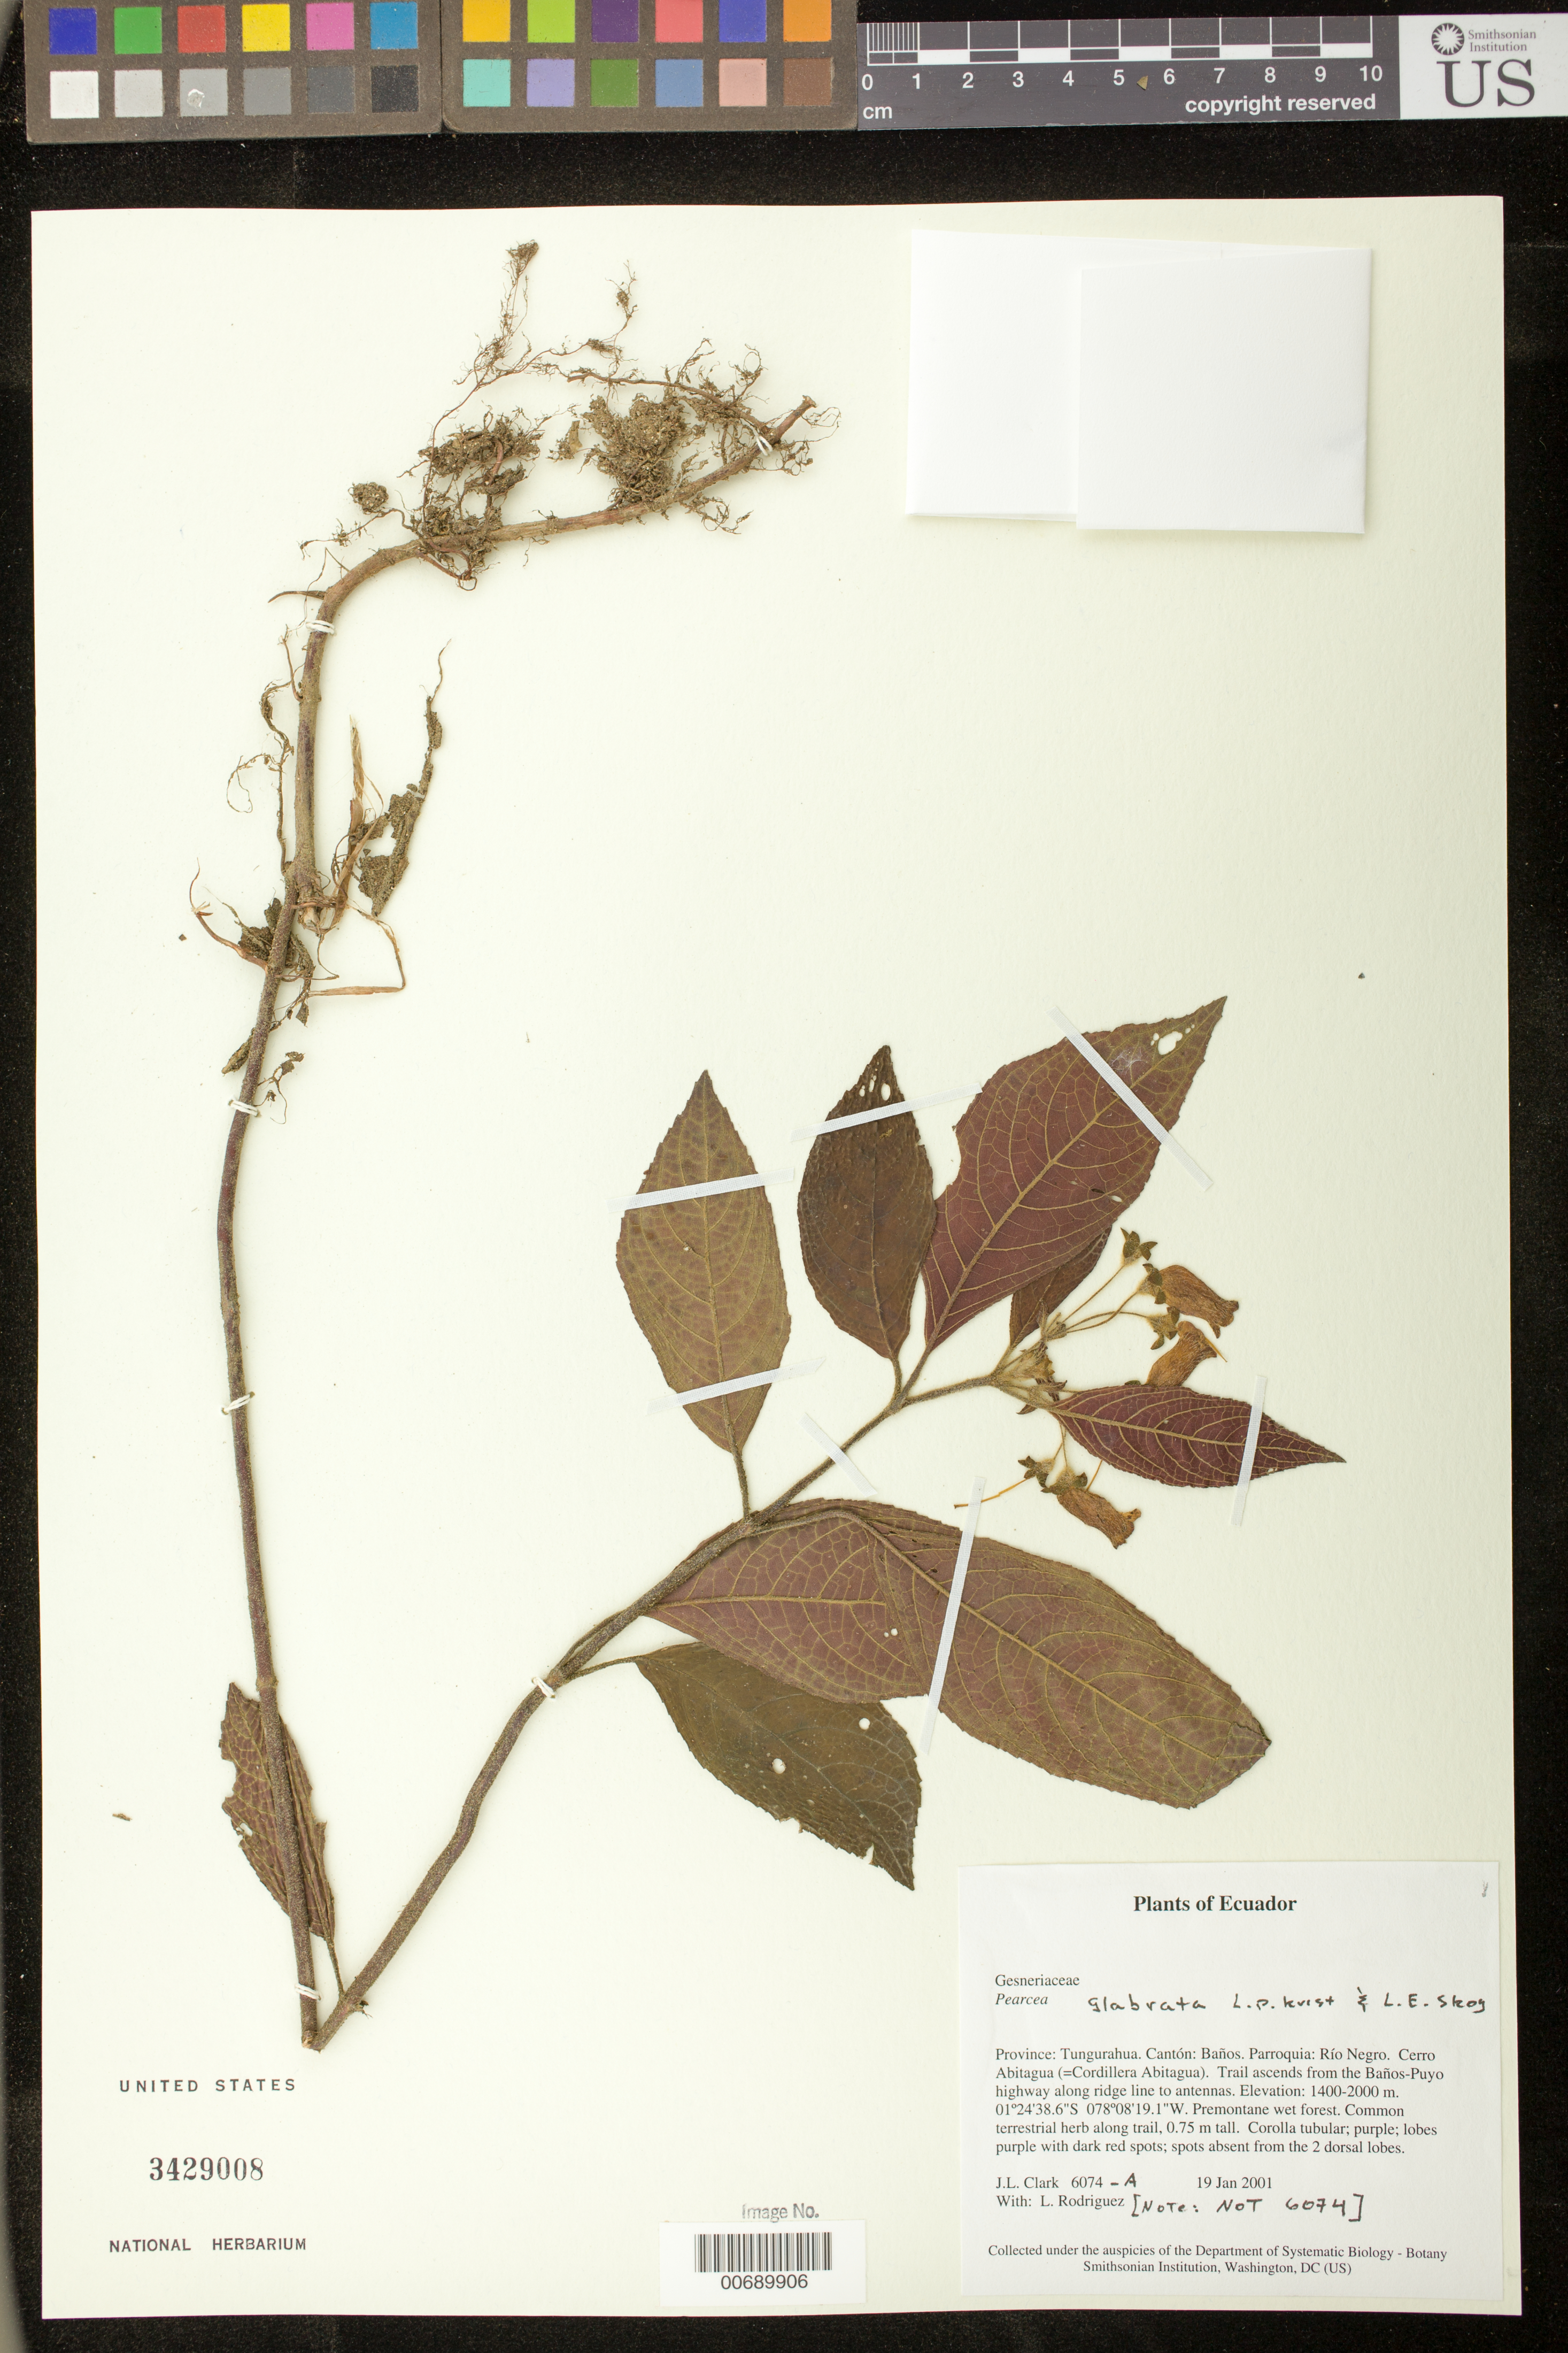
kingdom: Plantae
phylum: Tracheophyta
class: Magnoliopsida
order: Lamiales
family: Gesneriaceae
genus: Pearcea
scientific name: Pearcea glabrata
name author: L.P. Kvist & L.E. Skog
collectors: J. L. Clark & L. Rodriguez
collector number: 074-A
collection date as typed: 19 Jan 2001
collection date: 2001-01-19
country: Ecuador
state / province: Tungurahua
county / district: Baños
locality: Parroquia: Río Negro. Cerro Abitagua (=Cordillera Abitagua). Trail ascends from the Baños-Puyo highway along ridge line to antennas.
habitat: Premontane wet forest.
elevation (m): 1400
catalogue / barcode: US 3429008